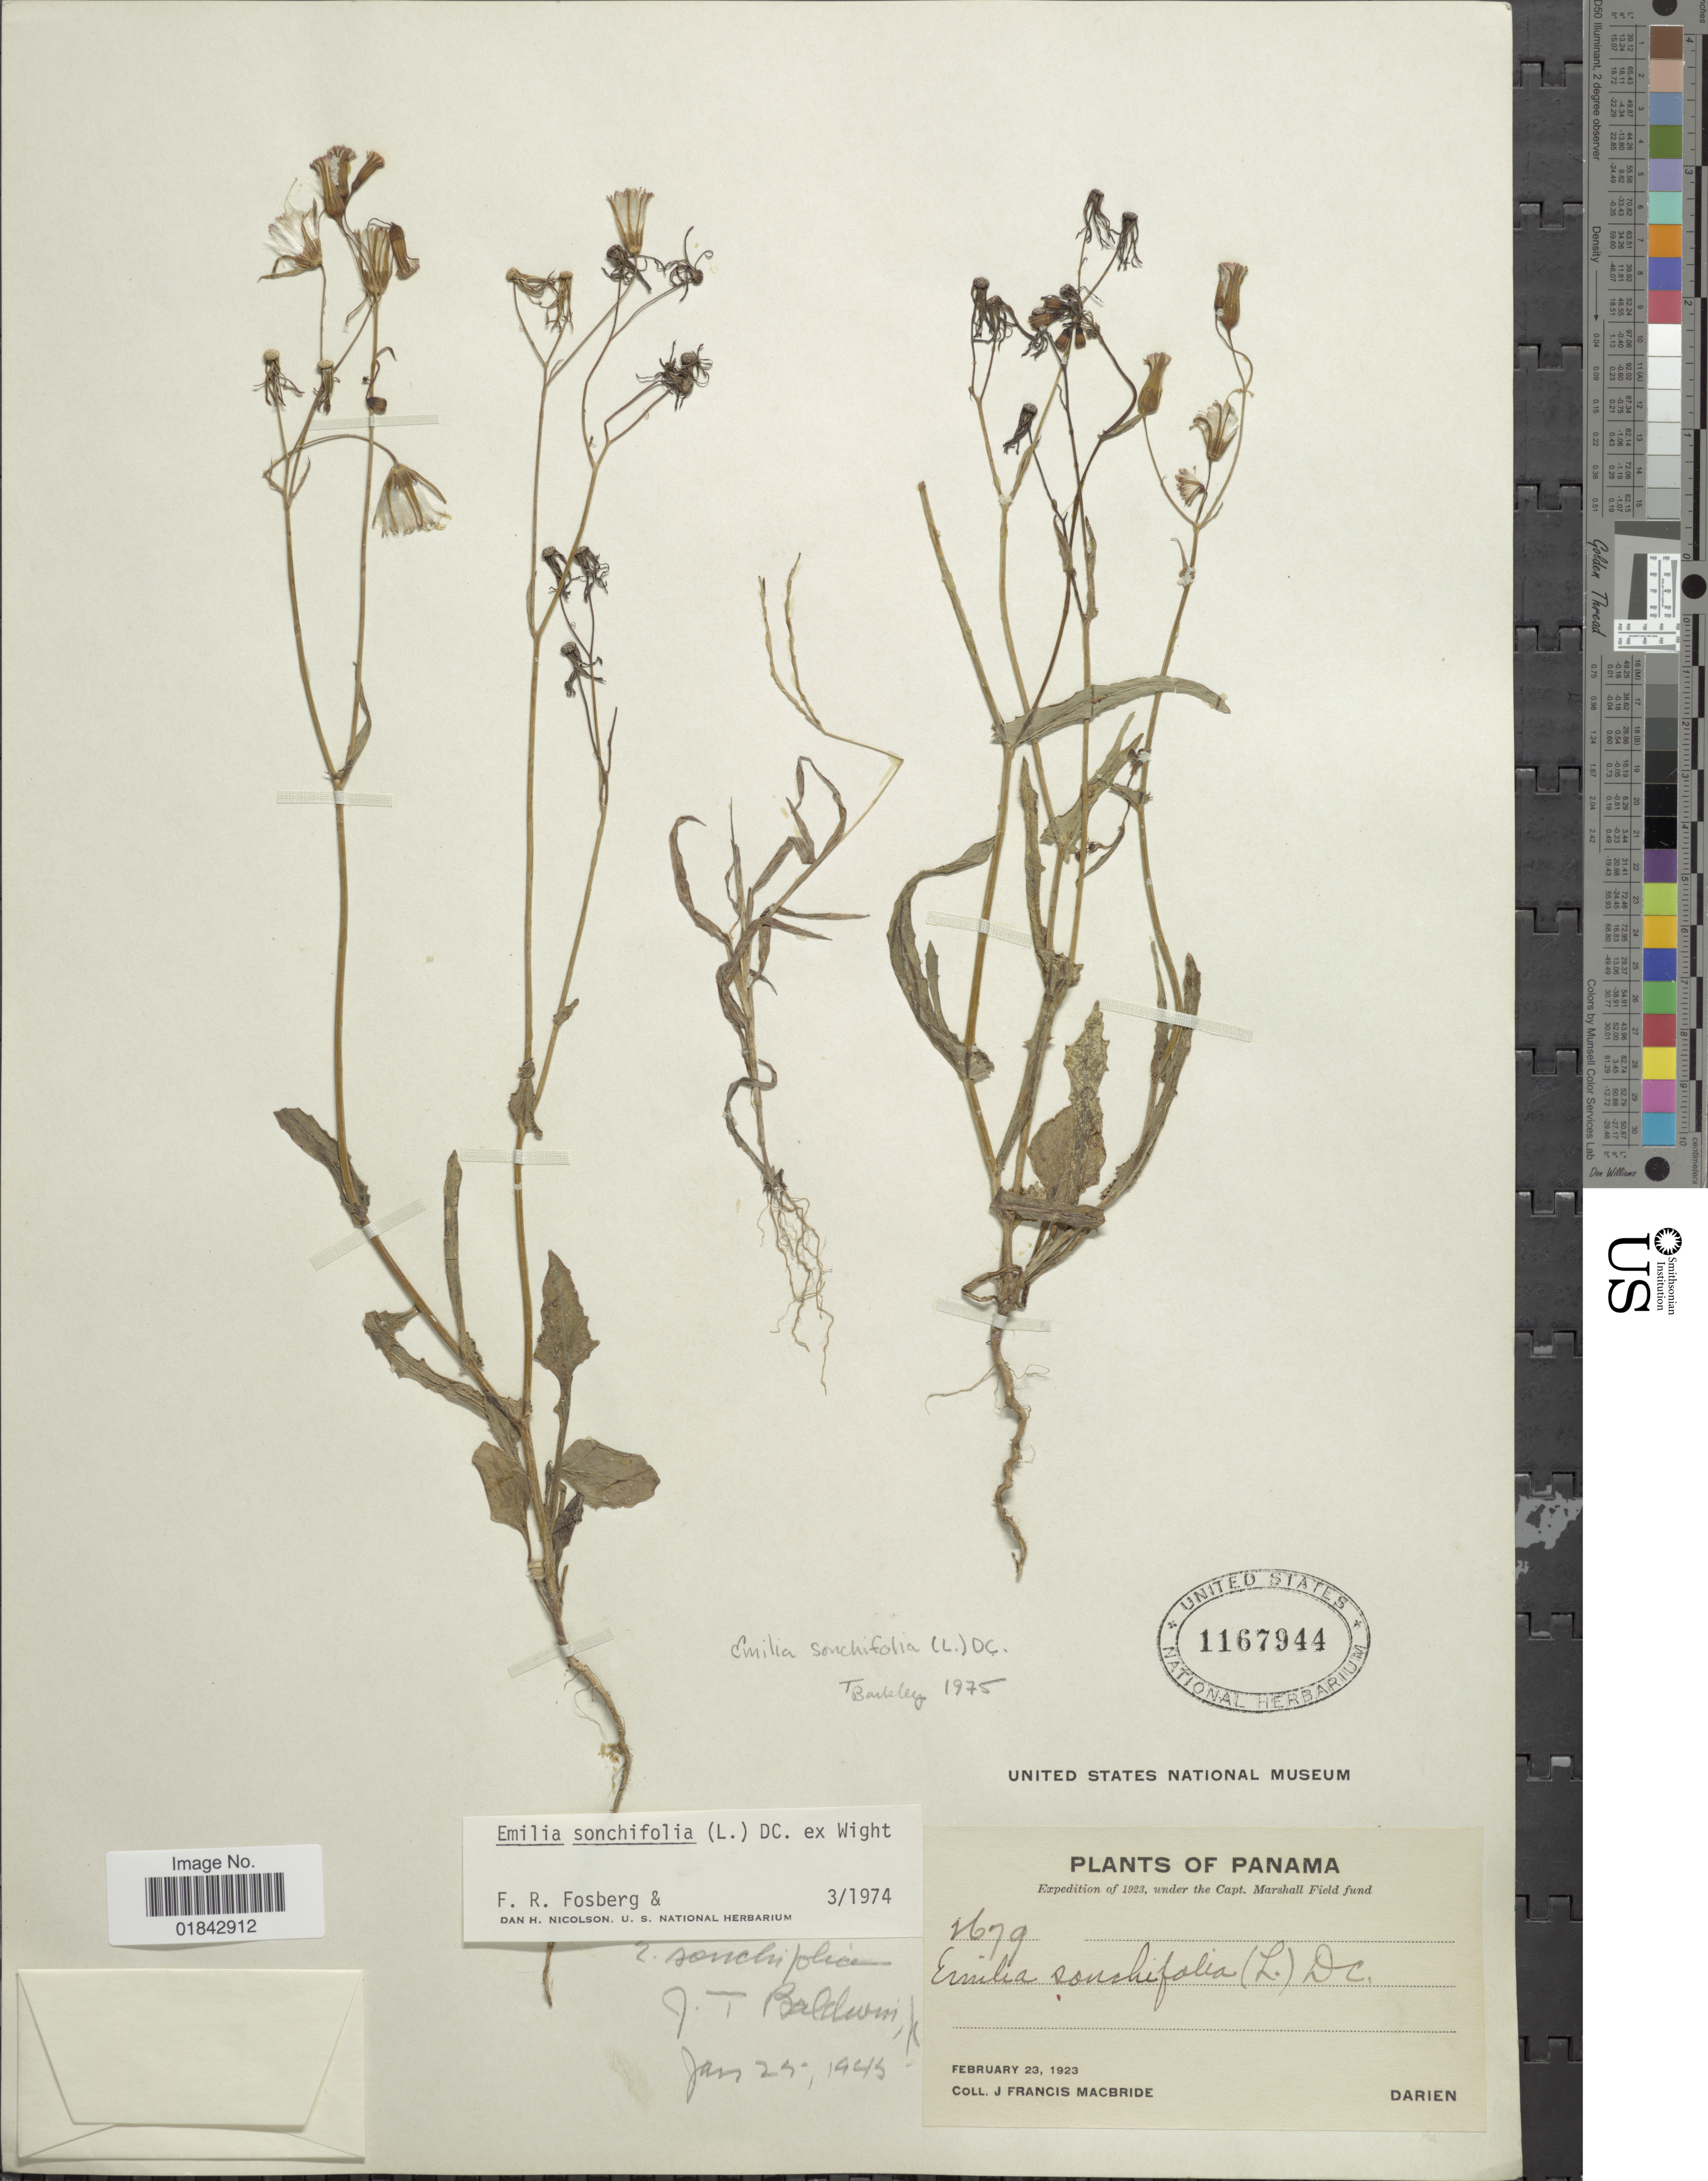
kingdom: Plantae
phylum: Tracheophyta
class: Magnoliopsida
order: Asterales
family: Asteraceae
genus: Emilia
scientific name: Emilia sonchifolia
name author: (L.) DC.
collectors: J. F. Macbride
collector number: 2679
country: Panama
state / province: Darién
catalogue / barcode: US 1167944